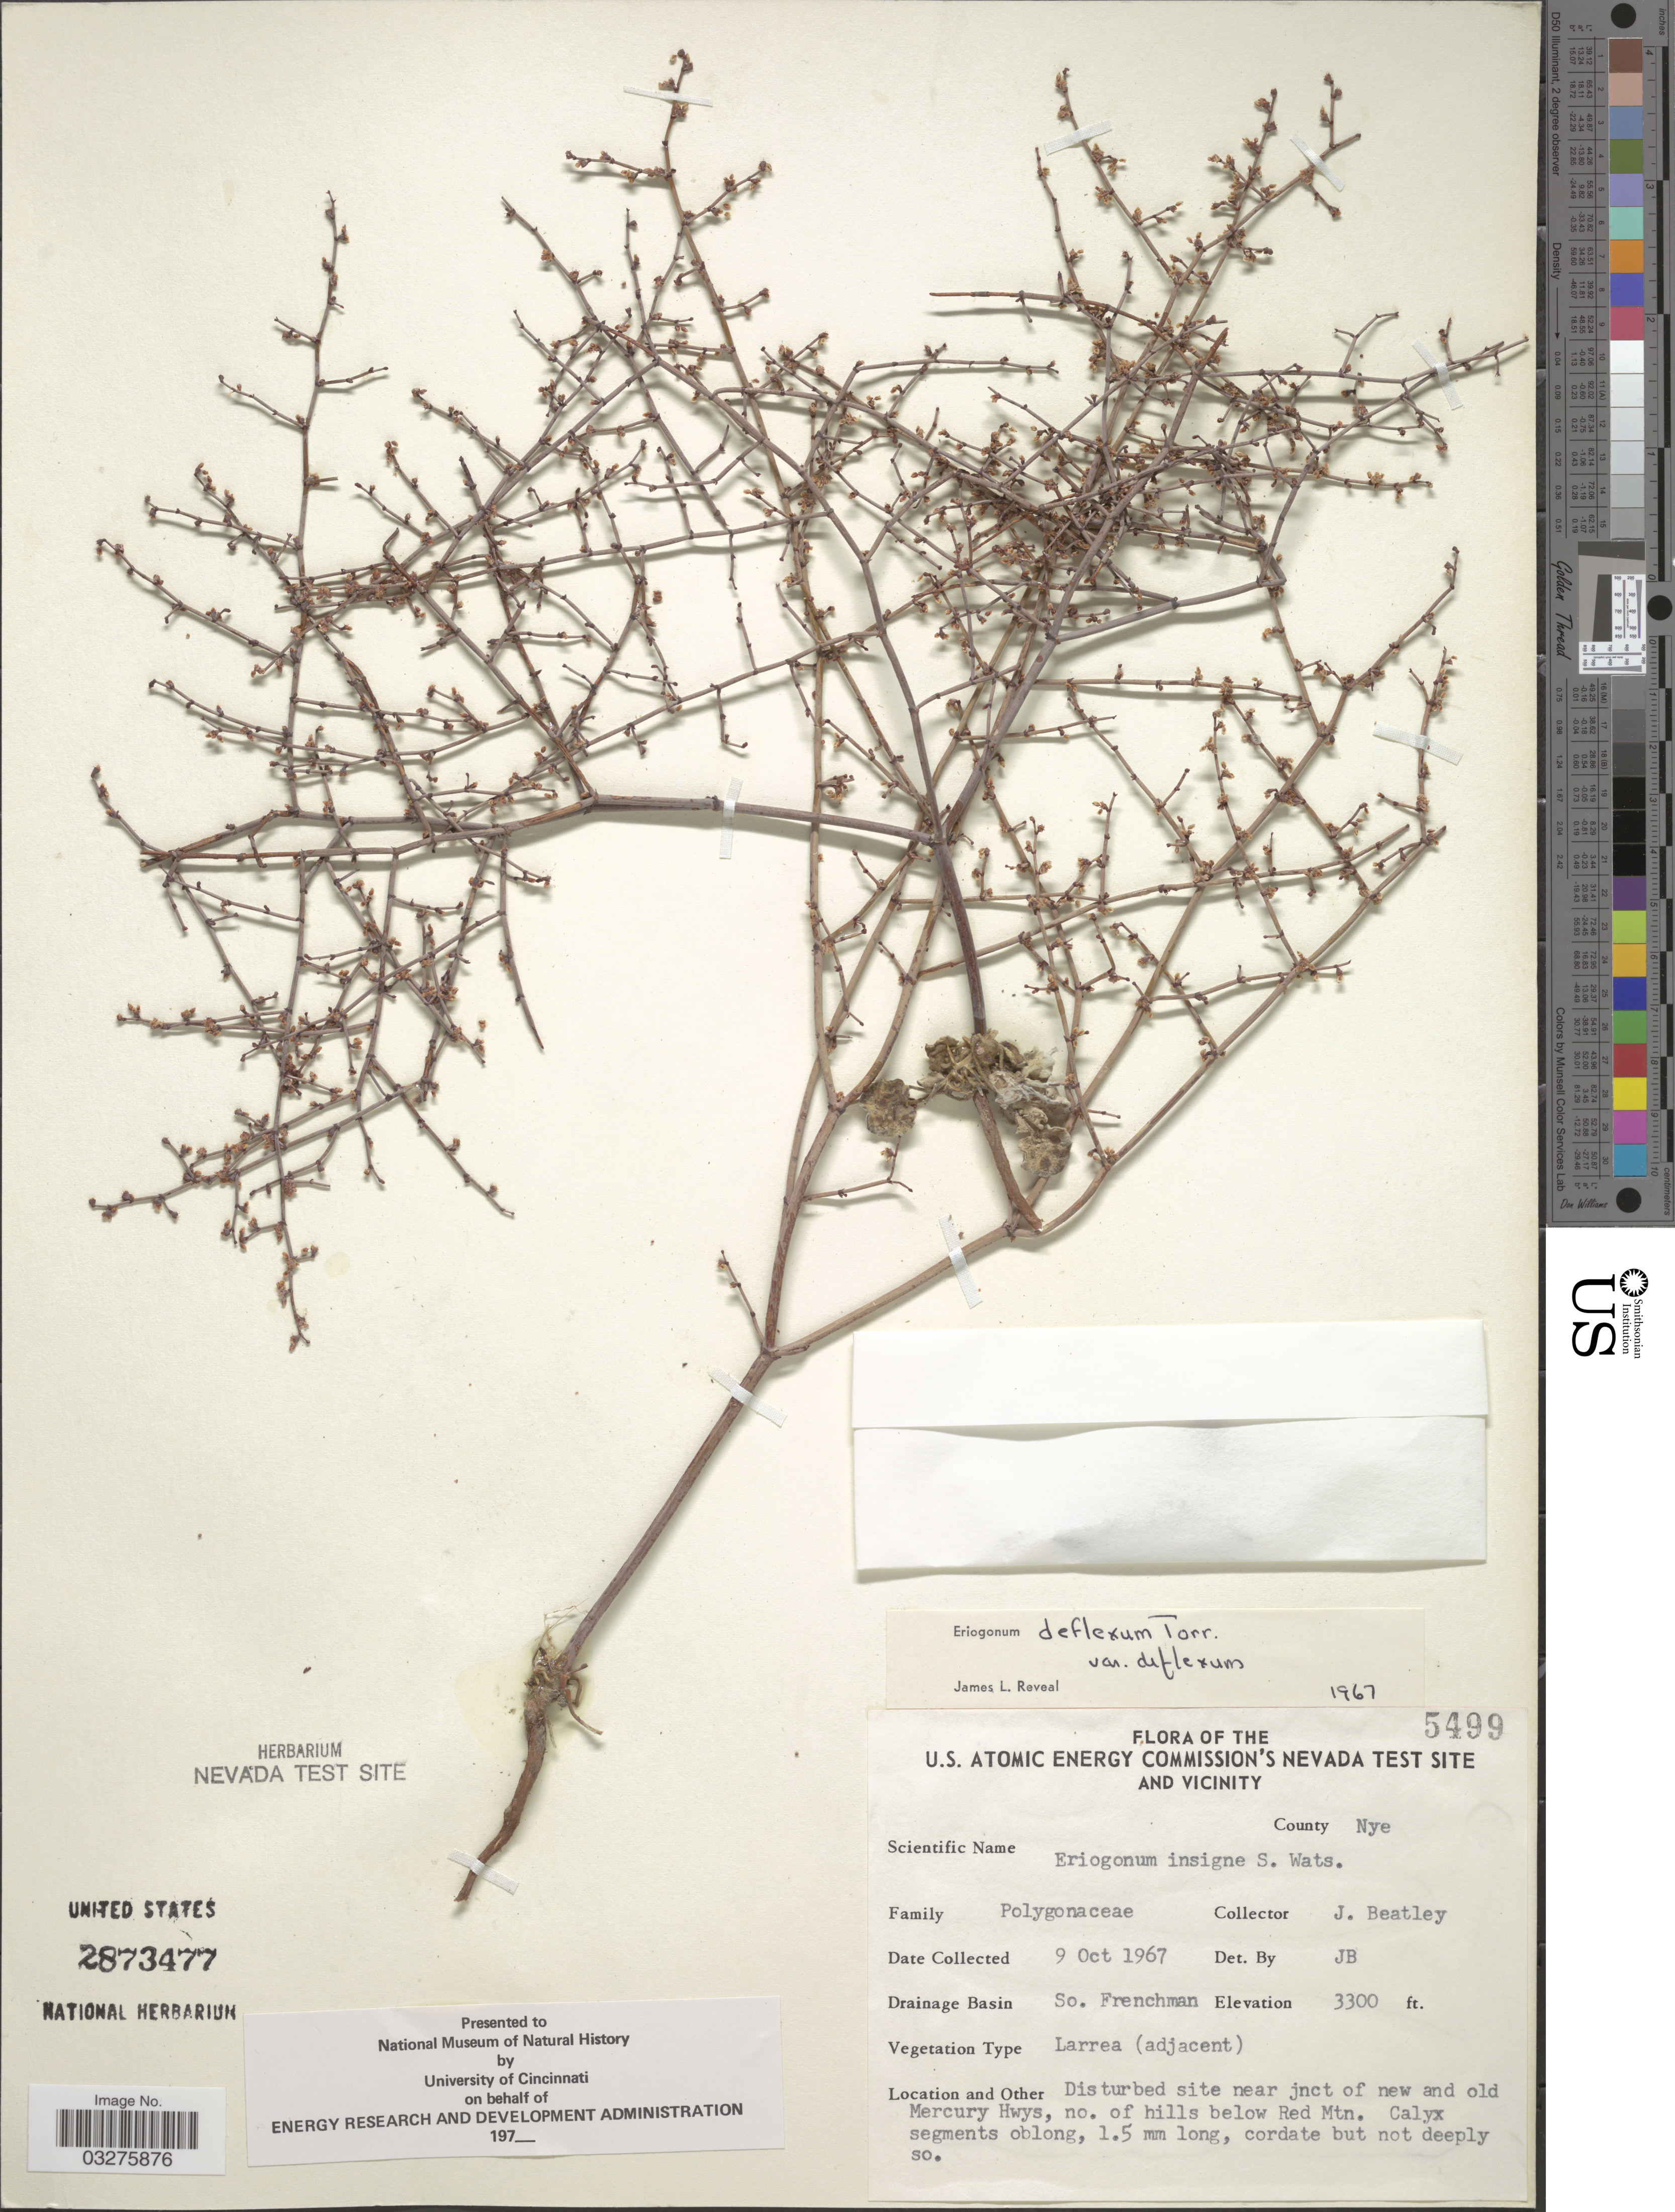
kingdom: Plantae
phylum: Tracheophyta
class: Magnoliopsida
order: Caryophyllales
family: Polygonaceae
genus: Eriogonum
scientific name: Eriogonum deflexum var. deflexum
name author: Torr. in Ives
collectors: J. C. Beatley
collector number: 5499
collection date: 1967-10-09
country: United States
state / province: Nevada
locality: U.S. Atomic Energy Commission's Nevada test site and vicinity. County Nye. Drainage Basin So. Frenchman. Disturbed site near jnct of new and old Mercury Hwys, no. of hills below Red Mtn.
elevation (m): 1006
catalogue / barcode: US 2873477